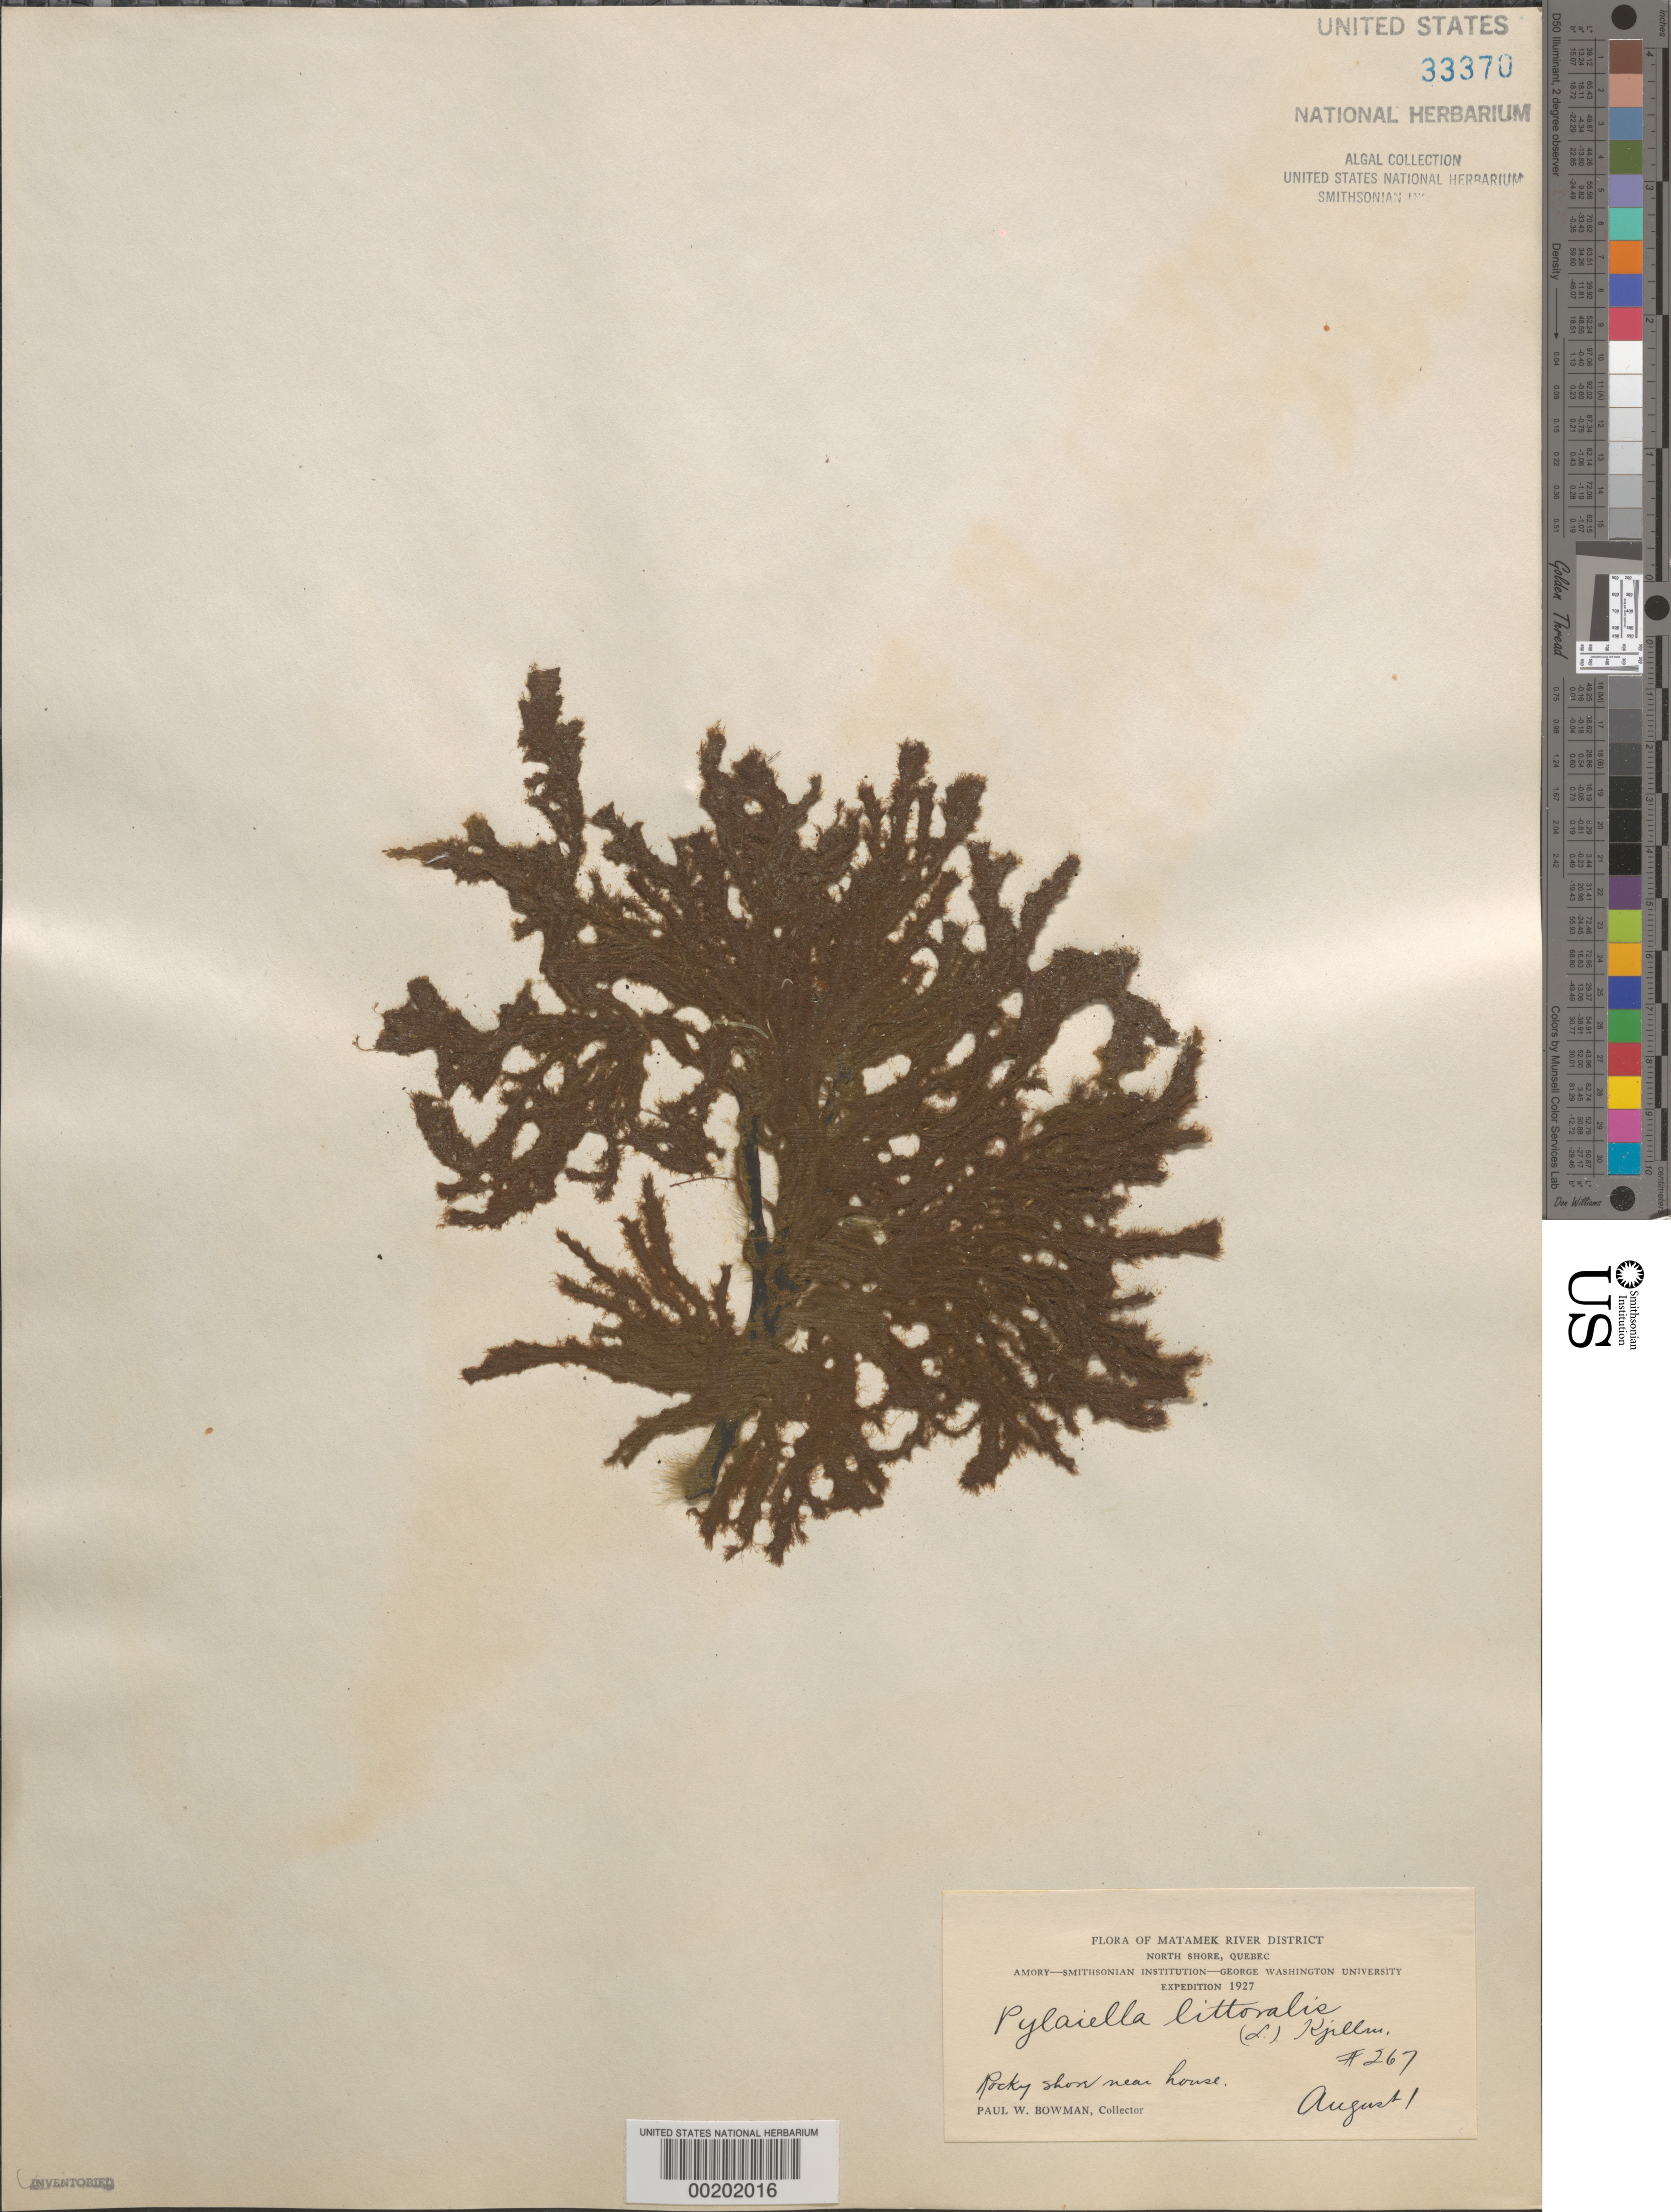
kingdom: Chromista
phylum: Ochrophyta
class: Phaeophyceae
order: Ectocarpales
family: Acinetosporaceae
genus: Pylaiella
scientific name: Pylaiella litoralis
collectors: P. Bowman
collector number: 267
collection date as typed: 01 Aug 1927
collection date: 1927-08-01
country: Canada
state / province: Quebec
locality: Matamek river district, north shore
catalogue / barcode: US 33370